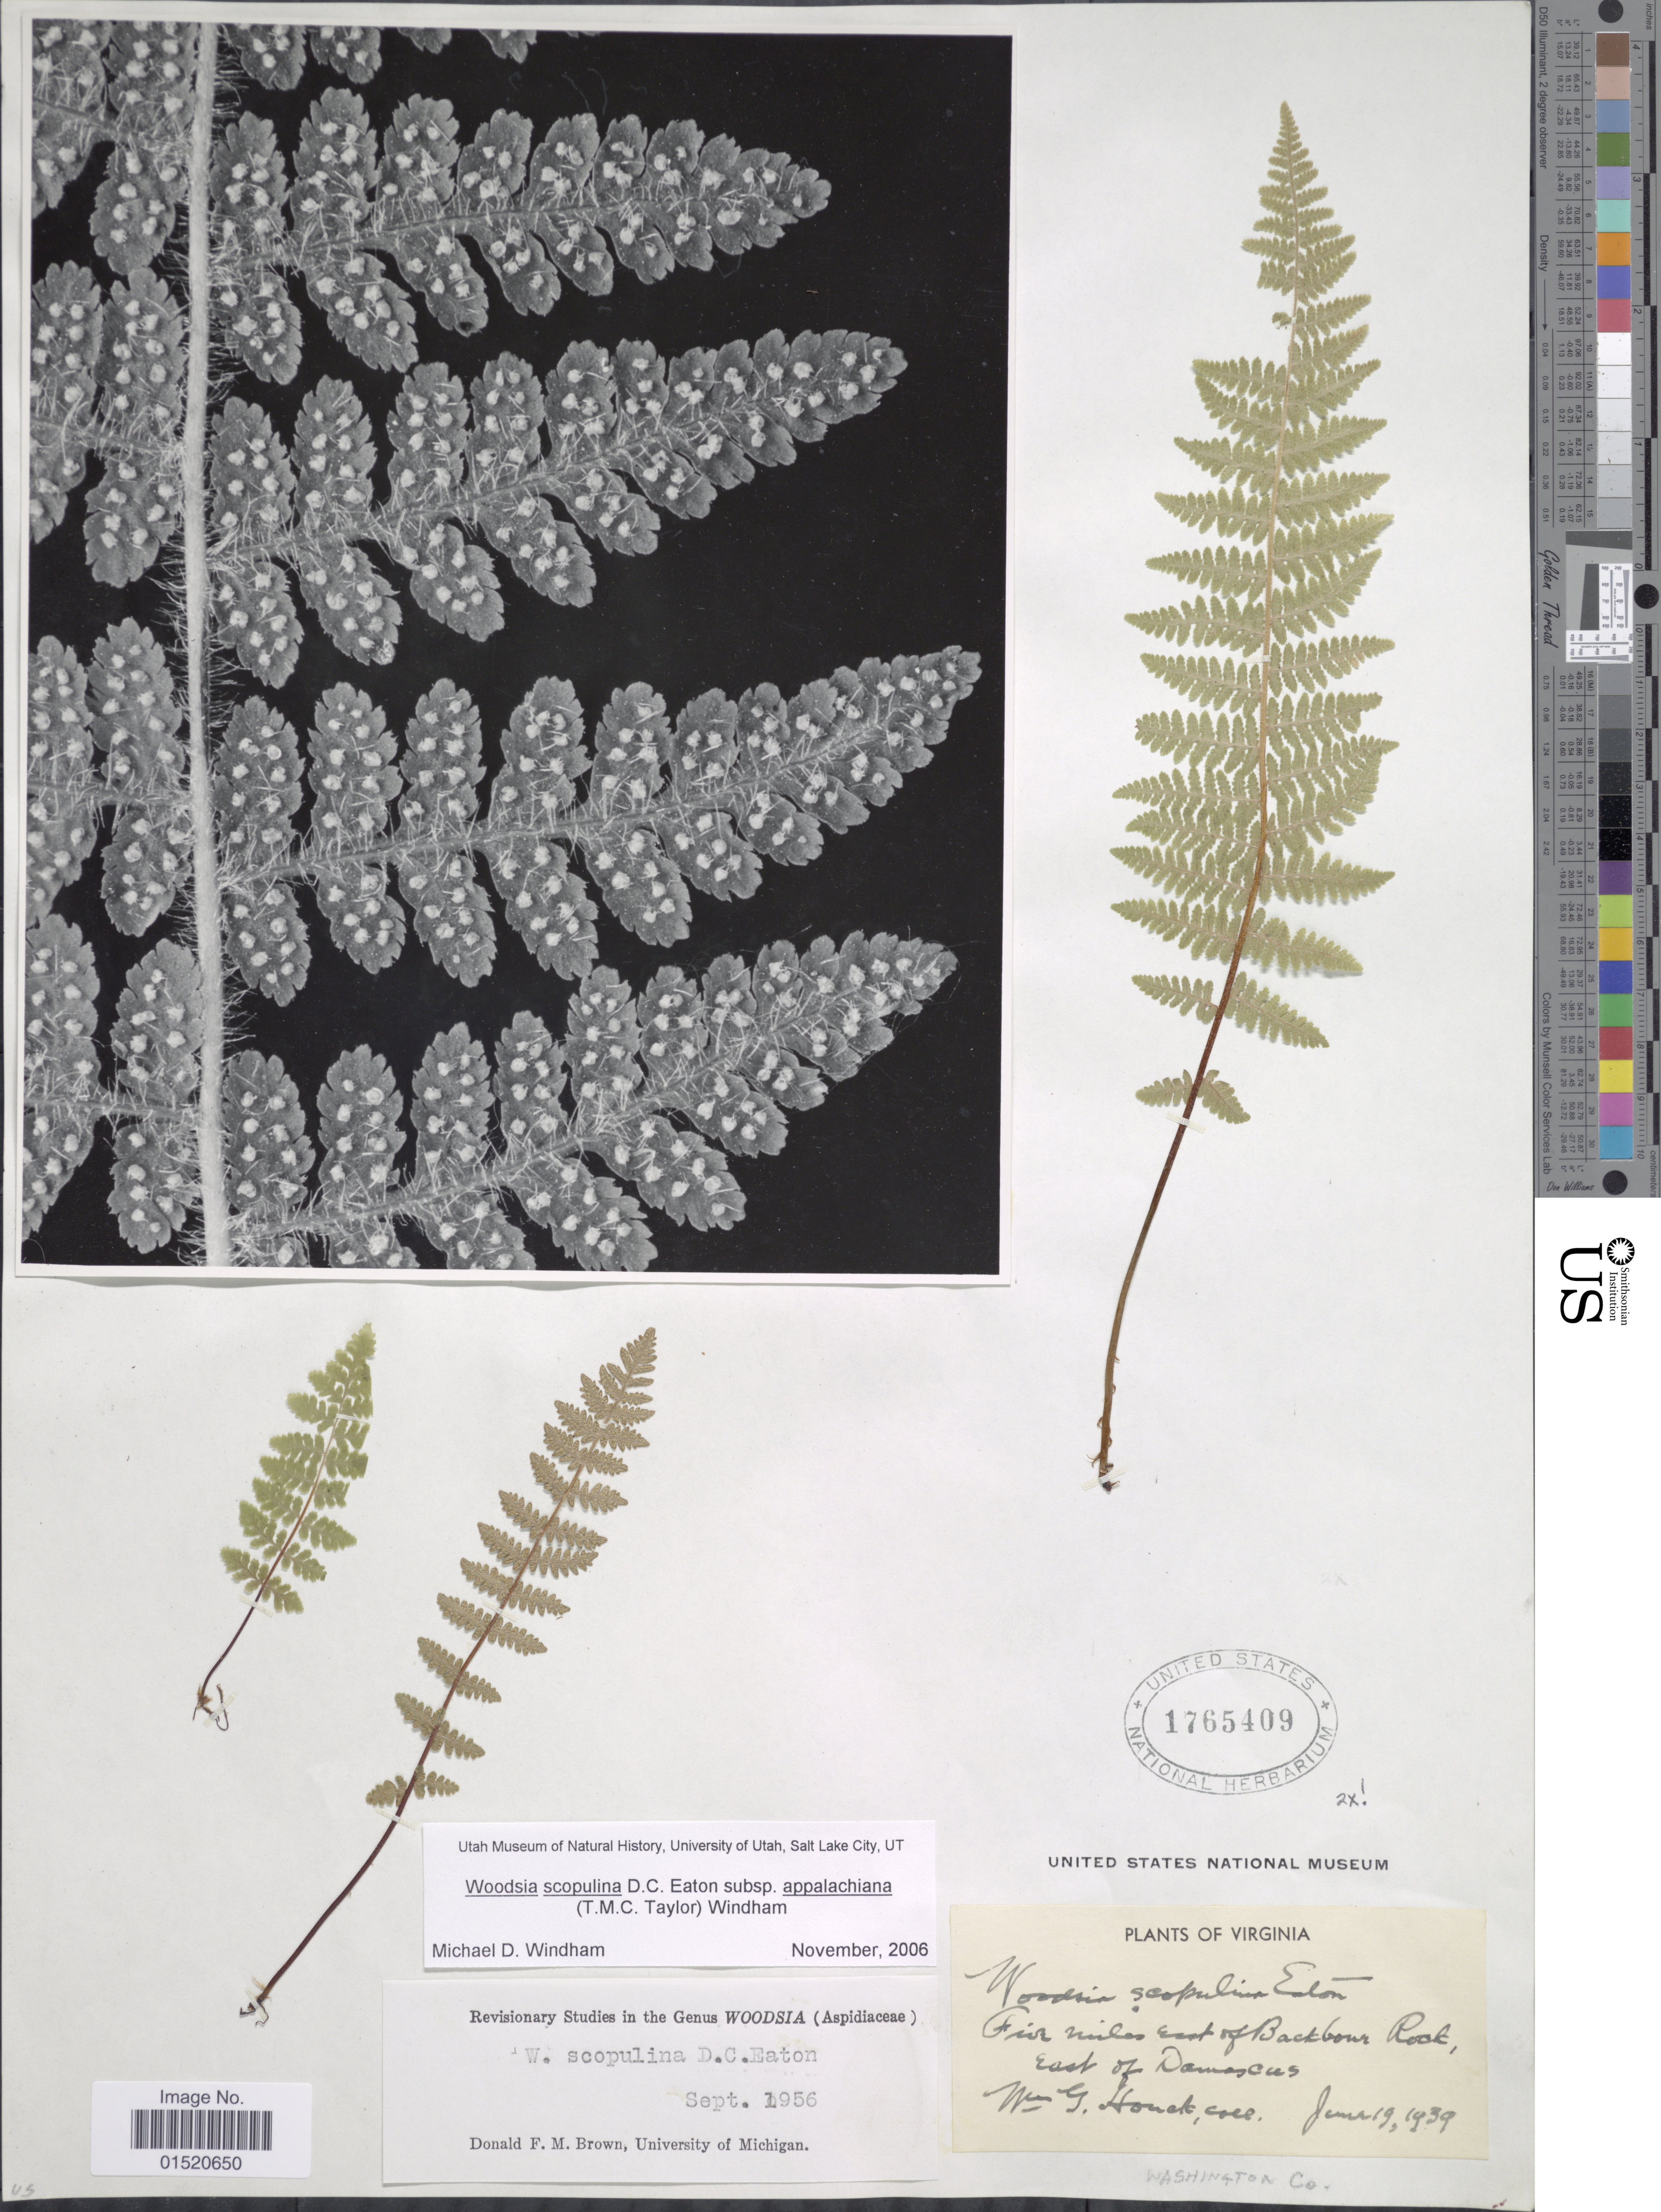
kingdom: Plantae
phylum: Tracheophyta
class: Polypodiopsida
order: Polypodiales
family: Woodsiaceae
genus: Woodsia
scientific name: Woodsia scopulina subsp. appalachiana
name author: (T.M.C. Taylor) Windham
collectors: G. Houck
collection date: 1939-06-19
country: United States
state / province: Virginia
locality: Five miles east of Backbour Rock, East of Damascus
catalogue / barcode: US 1765409